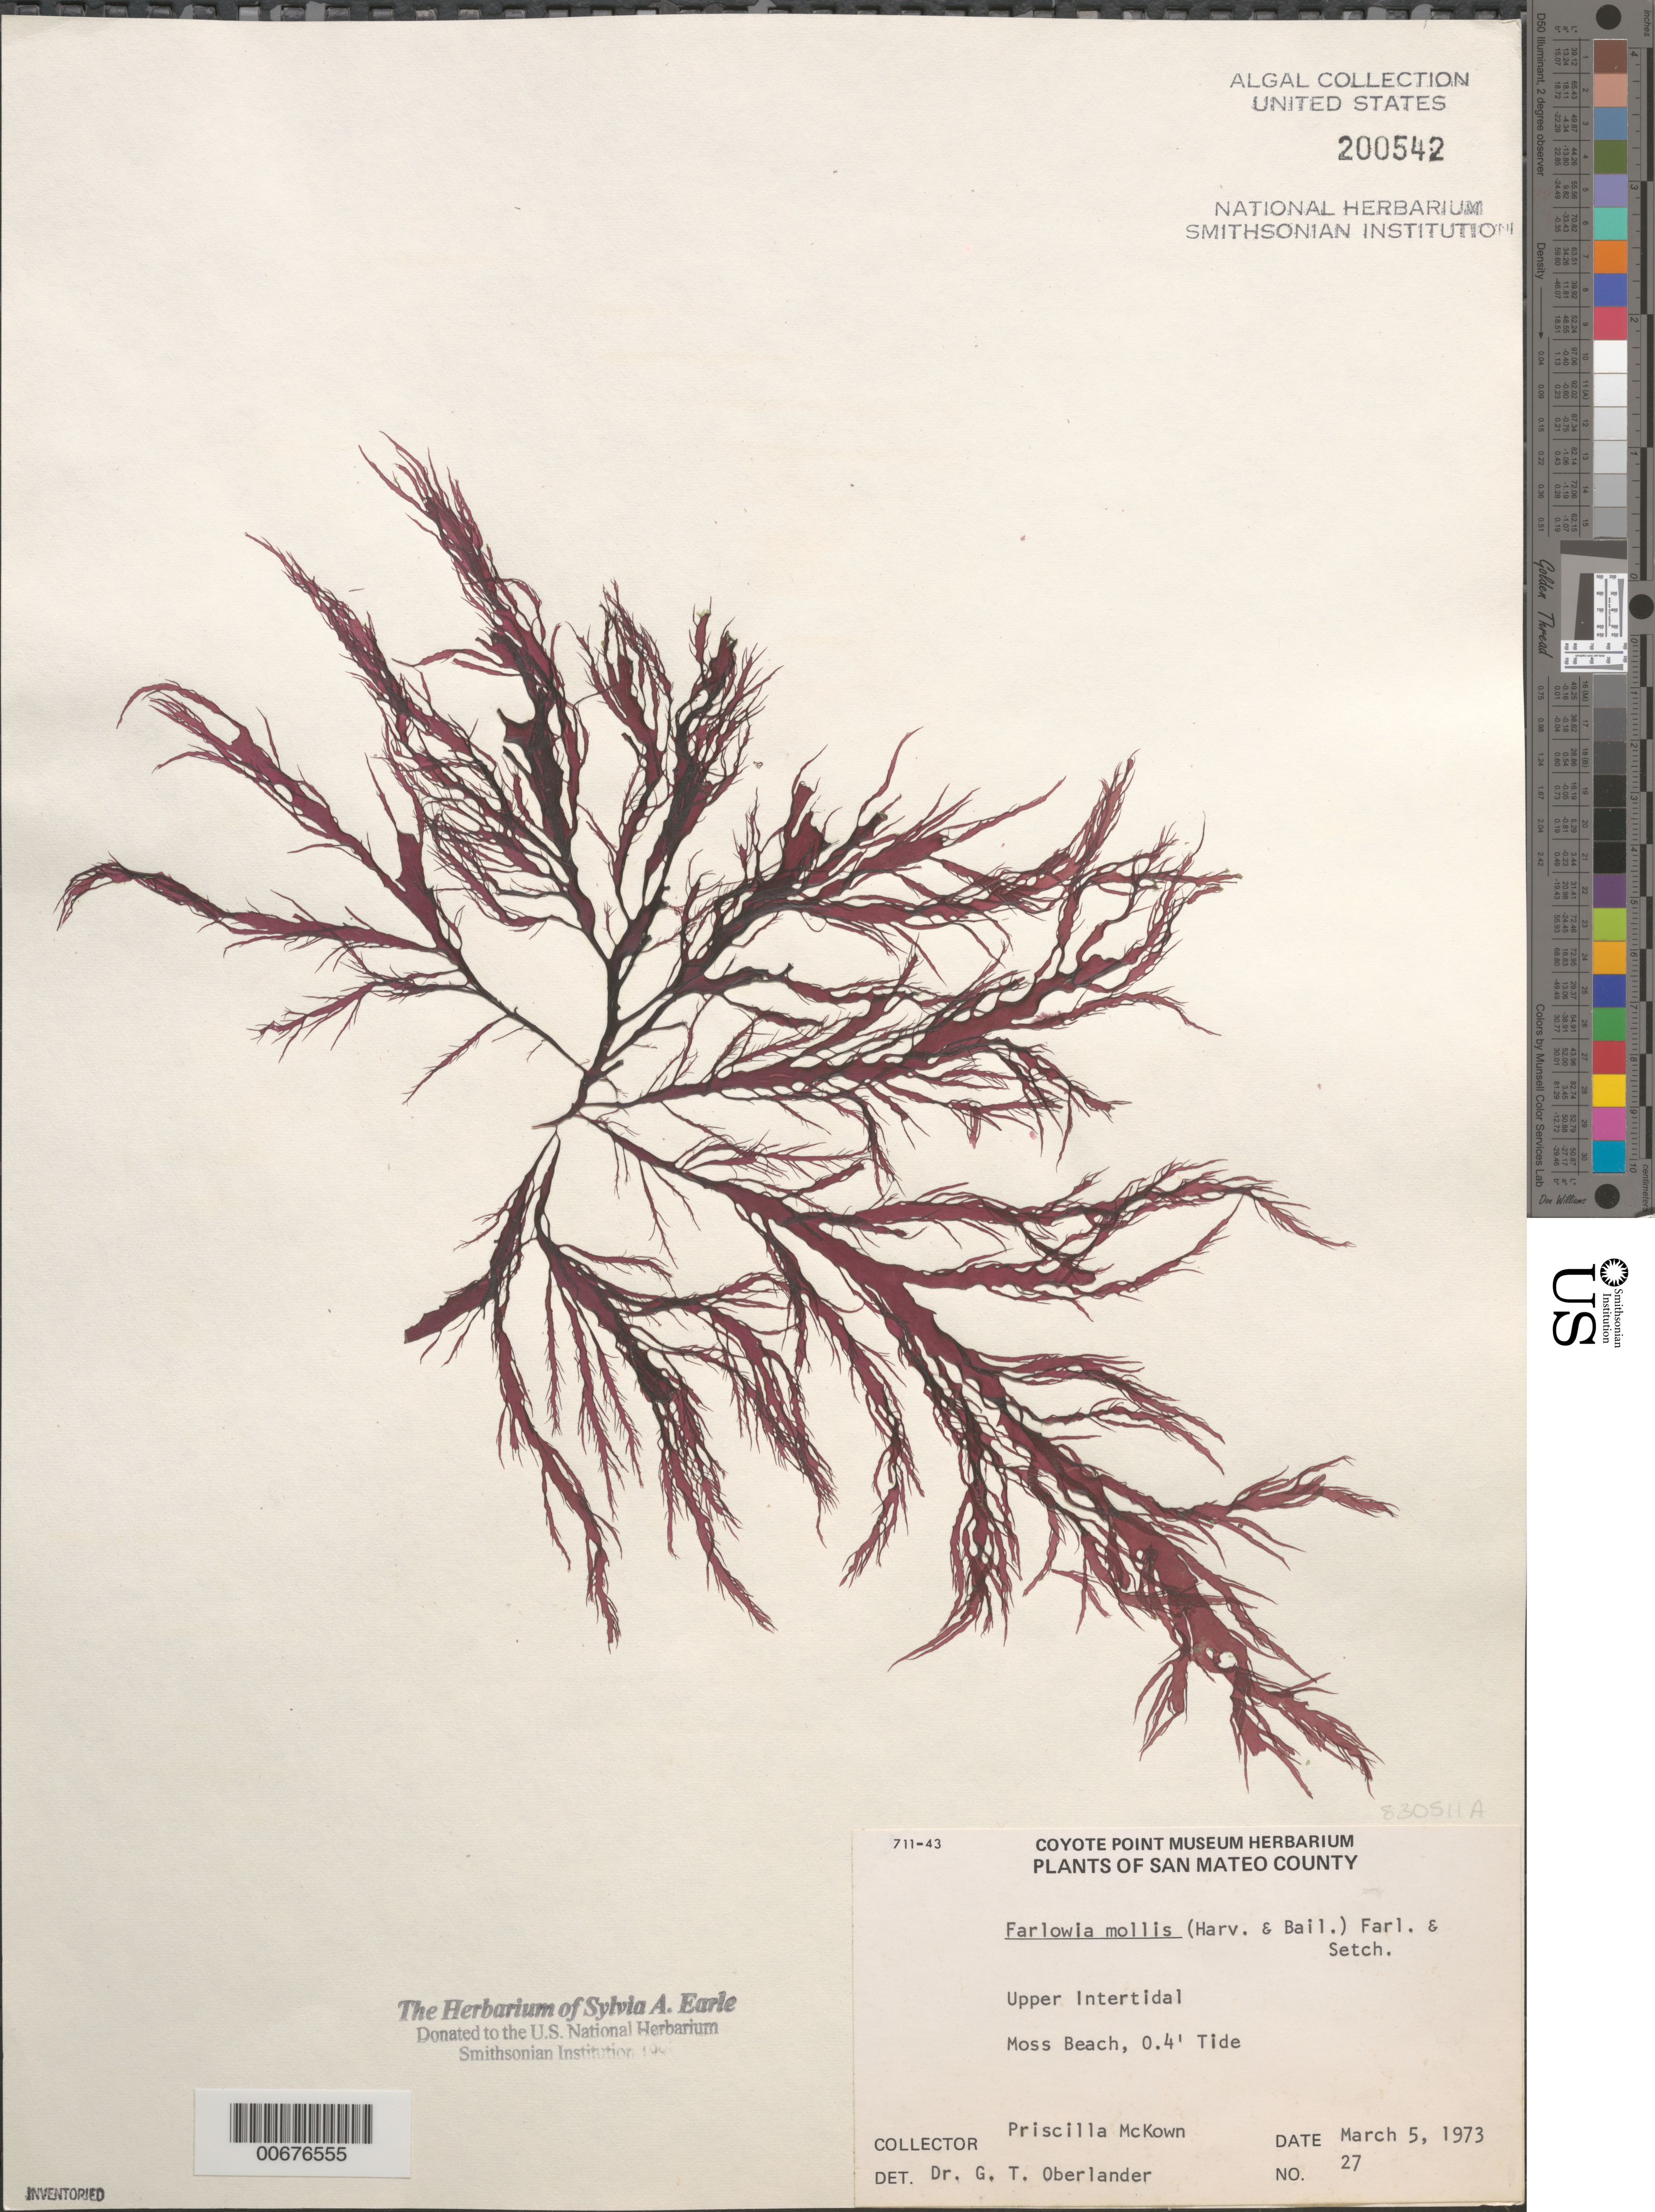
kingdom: Plantae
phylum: Rhodophyta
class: Florideophyceae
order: Gigartinales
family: Dumontiaceae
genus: Farlowia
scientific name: Farlowia mollis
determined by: Oberlander, G. T.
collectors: P. McKown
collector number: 27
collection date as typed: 05 Mar 1973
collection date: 1973-03-05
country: United States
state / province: California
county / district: San Mateo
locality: Moss Beach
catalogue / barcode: US 200542